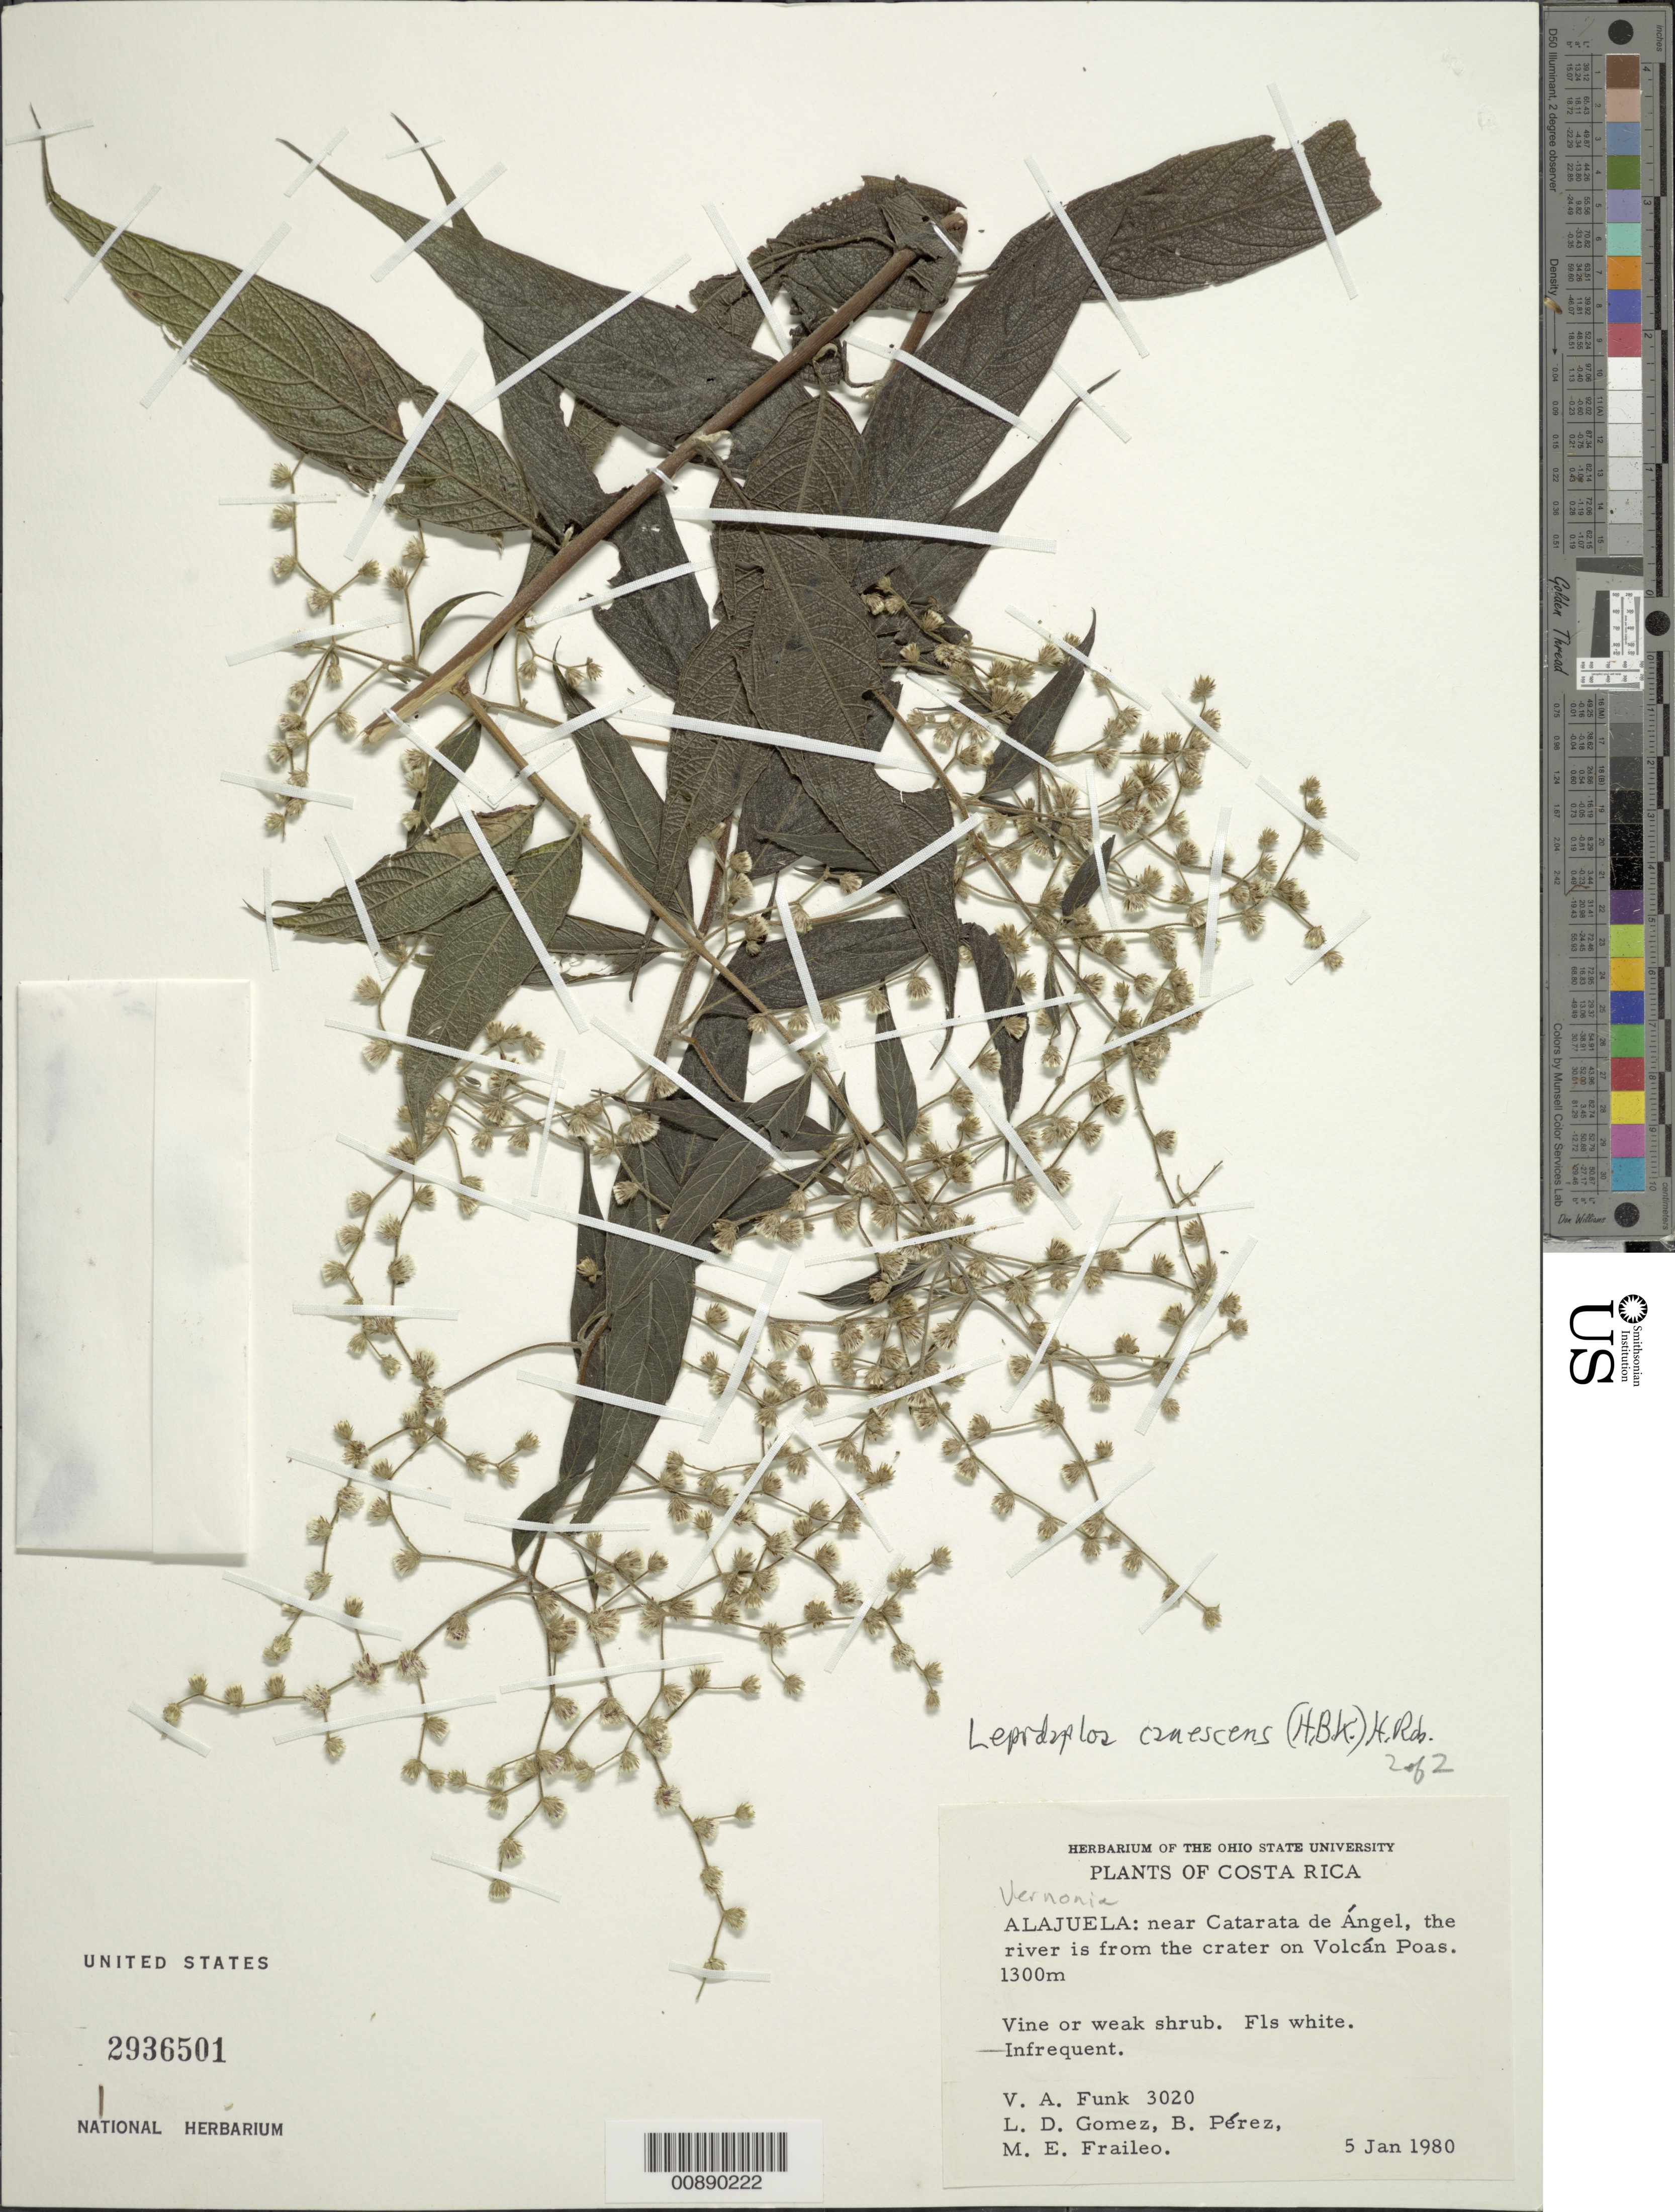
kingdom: Plantae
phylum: Tracheophyta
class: Magnoliopsida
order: Asterales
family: Asteraceae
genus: Lepidaploa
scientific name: Lepidaploa canescens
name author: (Kunth) H. Rob.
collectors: V. Funk, L. Gomez, B. Pérez & G. M. Fraileo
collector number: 3020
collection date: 1980-01-05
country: Costa Rica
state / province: Alajuela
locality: Alajuela: near Catarata de Angel, the river is from the crater on Volcan Poas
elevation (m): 1300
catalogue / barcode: US 2936501